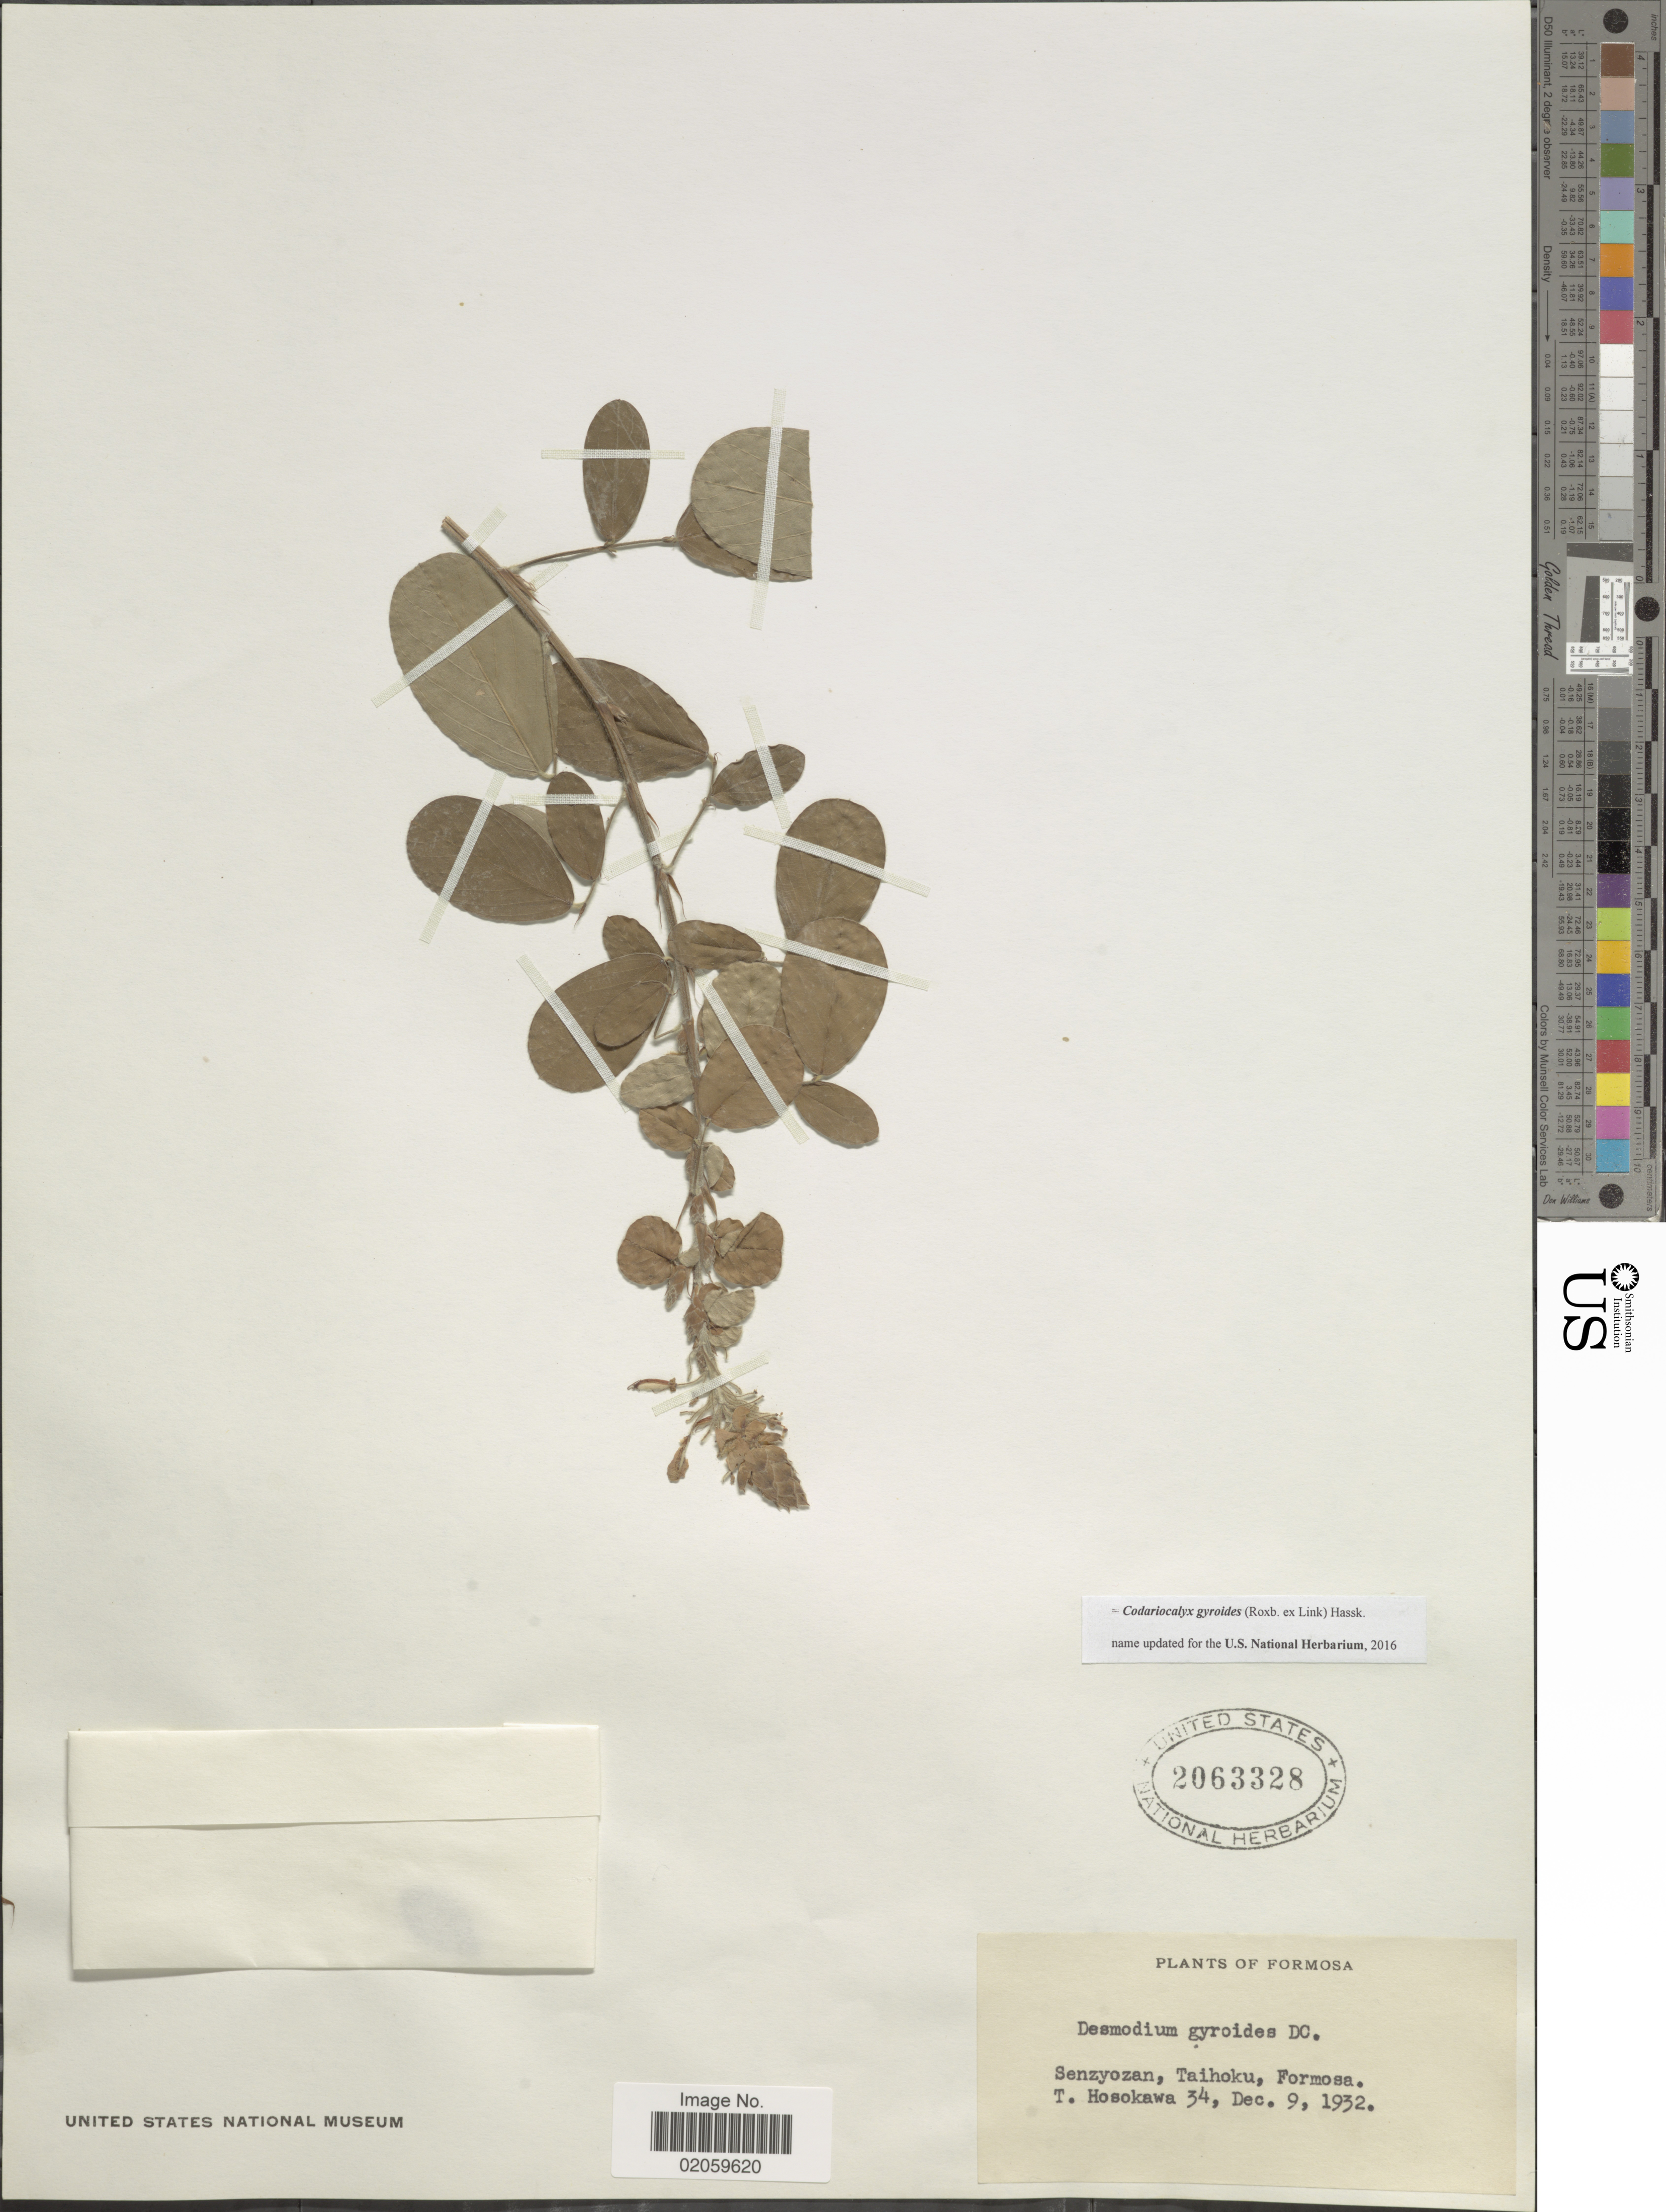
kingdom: Plantae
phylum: Tracheophyta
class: Magnoliopsida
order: Fabales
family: Fabaceae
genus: Codariocalyx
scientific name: Codariocalyx gyroides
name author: (Roxb. & Link) X.Y. Zhu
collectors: T. Hosokawa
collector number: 34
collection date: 1932-12-09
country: Taiwan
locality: Senzyozan, Taihoku, Formosa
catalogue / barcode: US 2063328